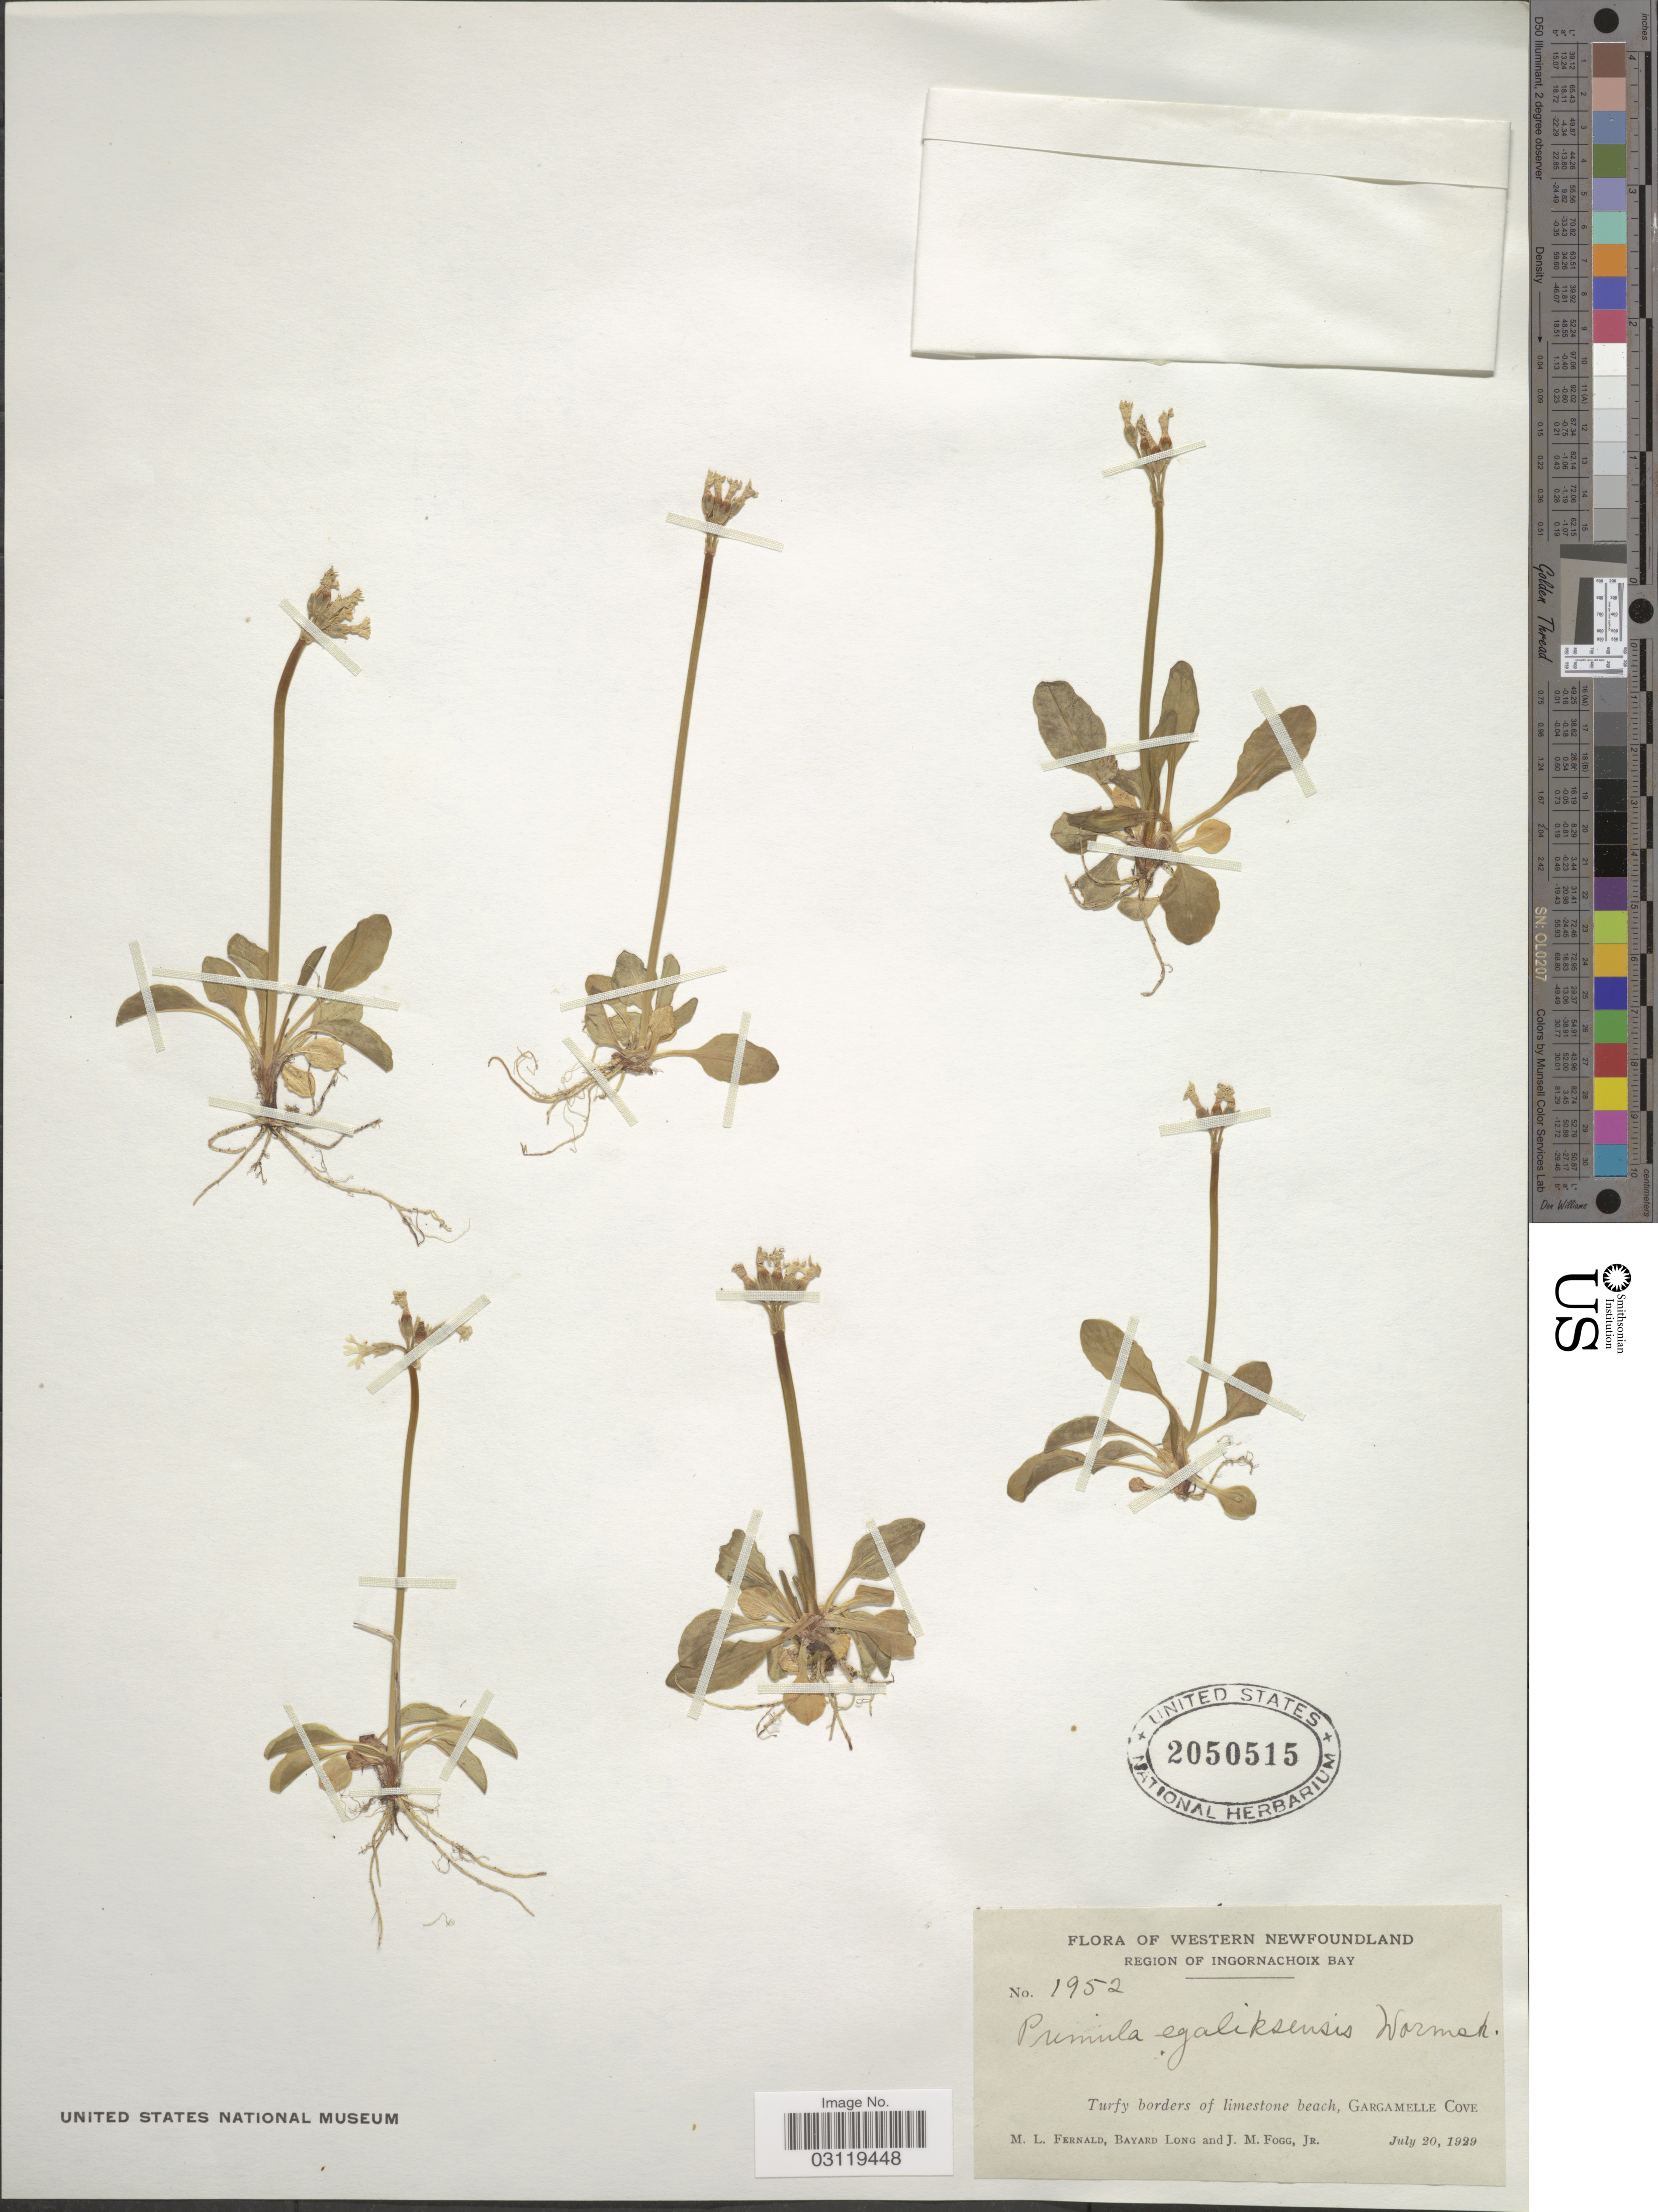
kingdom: Plantae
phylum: Tracheophyta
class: Magnoliopsida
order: Ericales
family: Primulaceae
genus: Primula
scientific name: Primula egaliksensis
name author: Wormsk.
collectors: M. L. Fernald, B. Long & J. Fogg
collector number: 1952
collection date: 1929-07-20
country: Canada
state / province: Newfoundland and Labrador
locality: Western Newfoundland. Region of Ingornachoix Bay. Gargamelle Cove.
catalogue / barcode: US 2050515